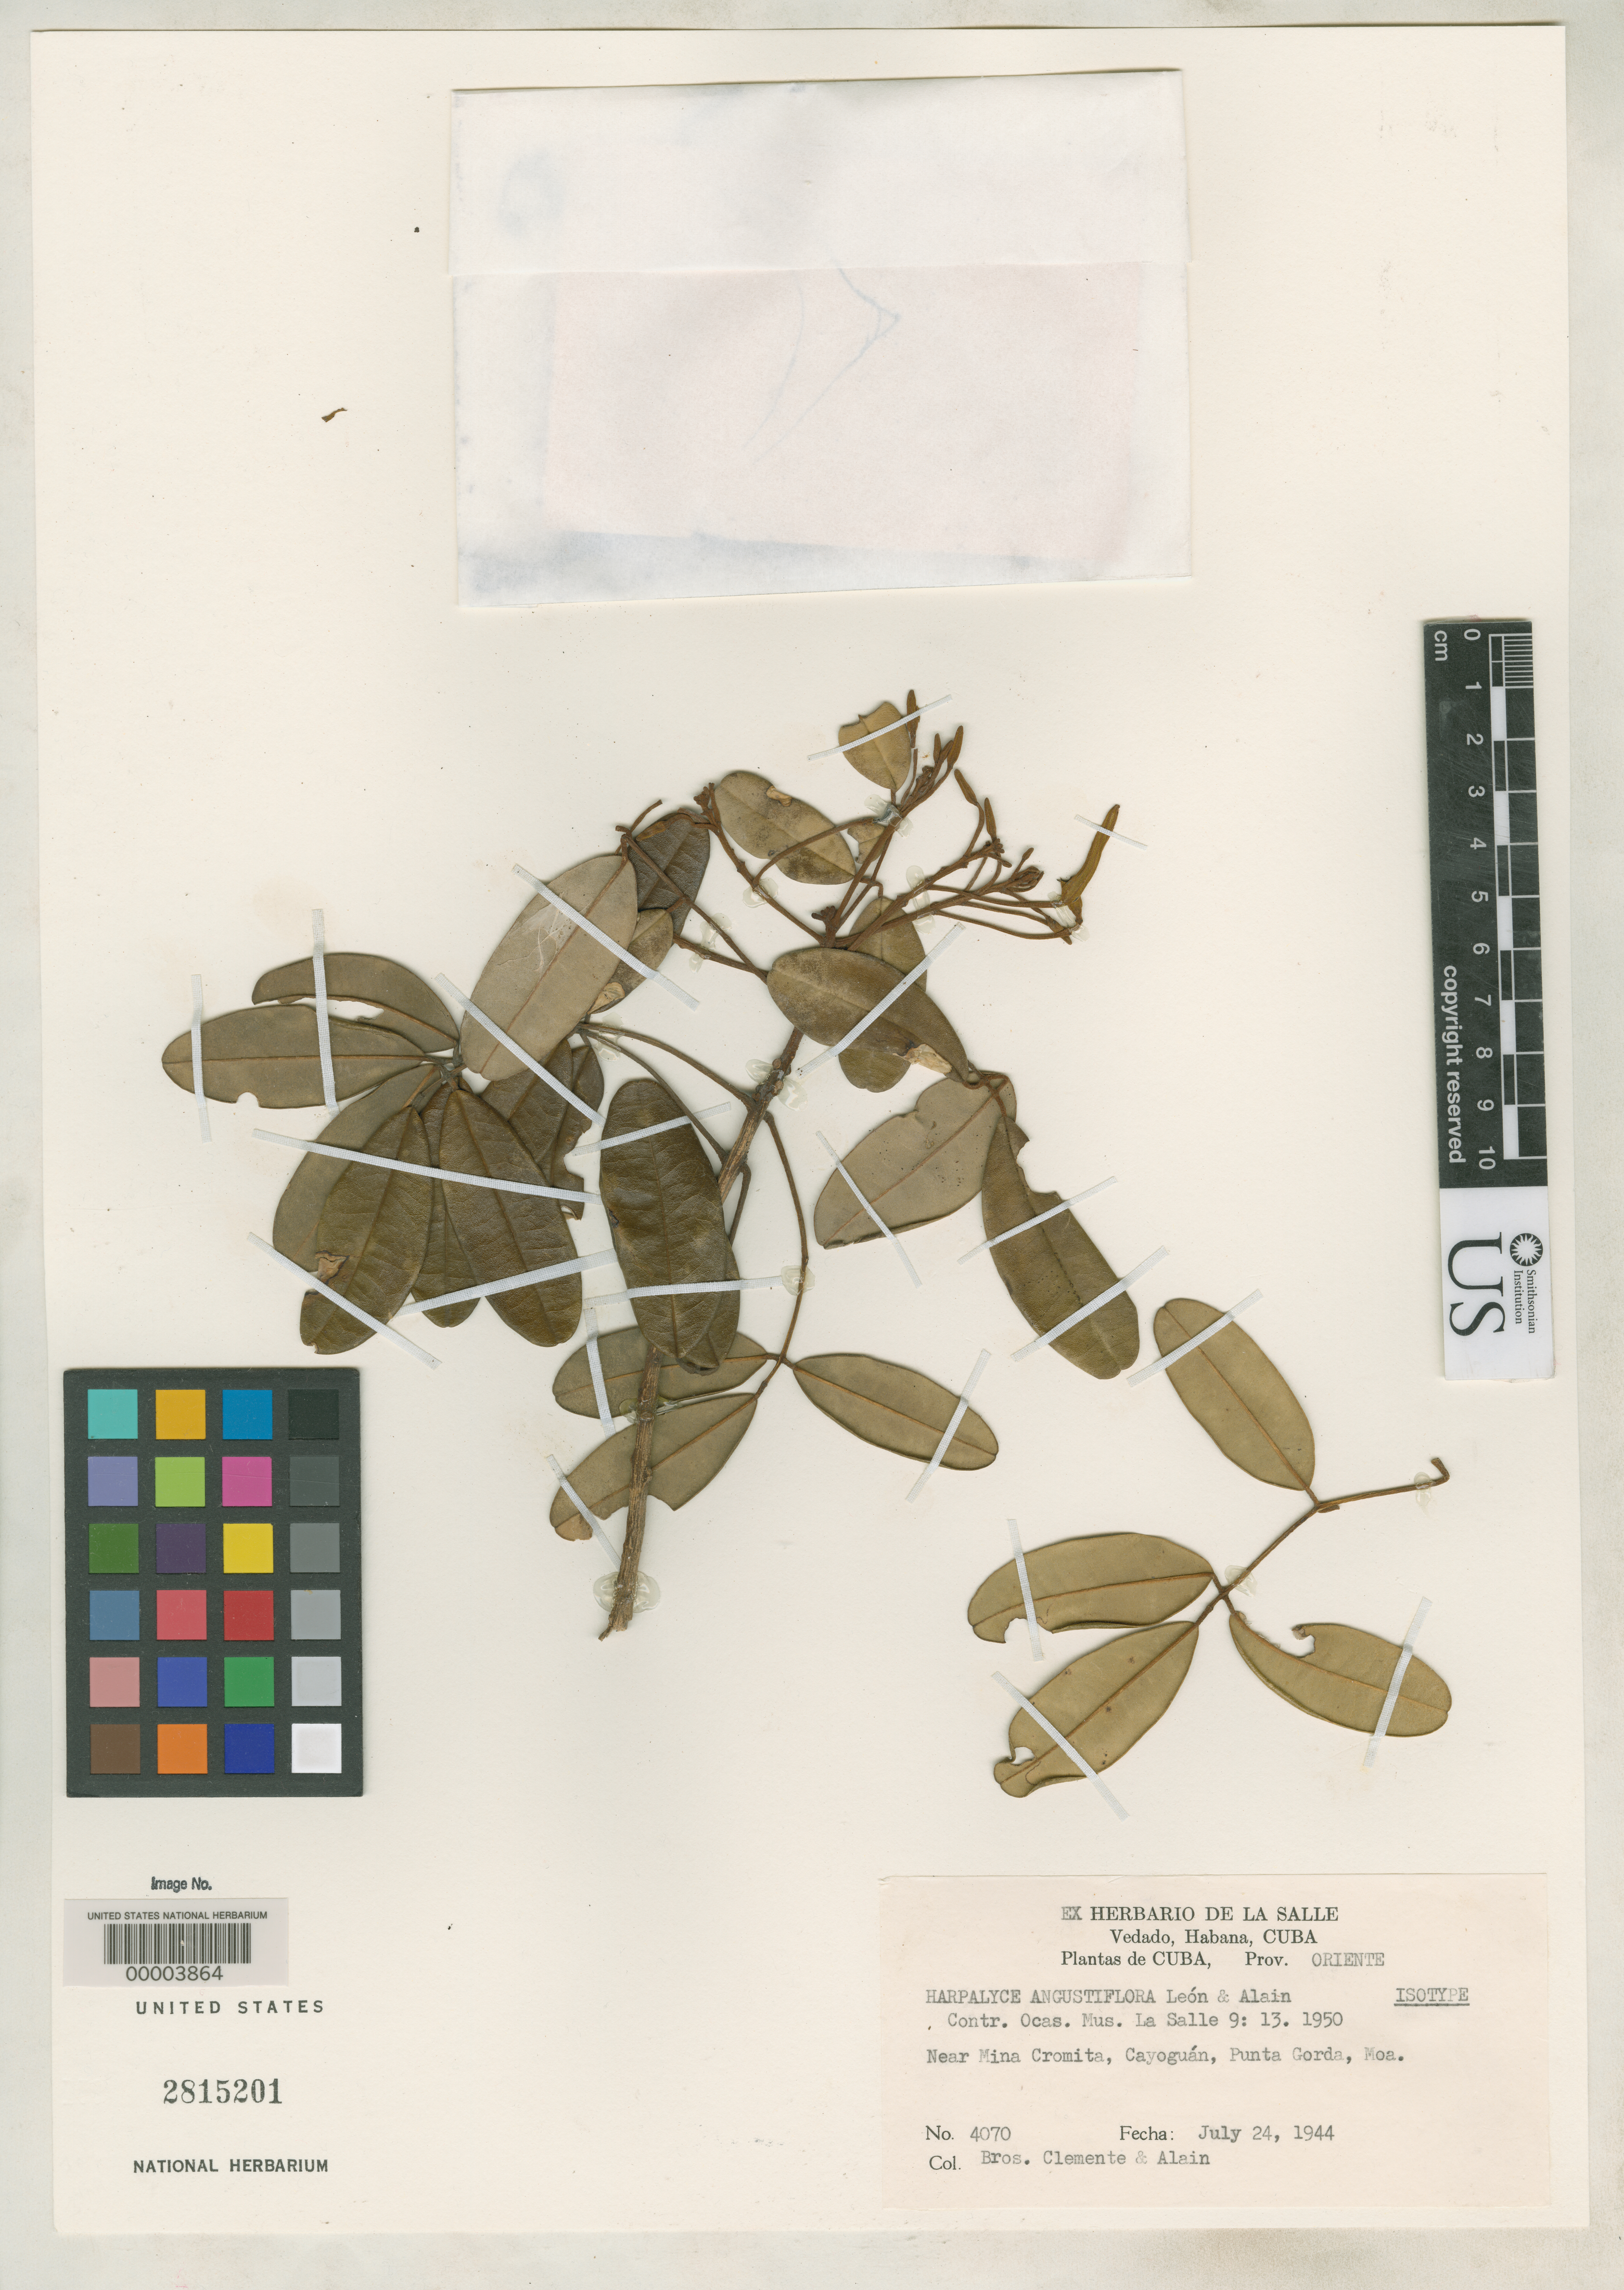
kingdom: Plantae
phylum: Tracheophyta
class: Magnoliopsida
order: Fabales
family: Fabaceae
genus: Harpalyce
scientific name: Harpalyce angustifolia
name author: León & Alain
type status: Isotype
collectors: A. Clément Téteau & A. H. Liogier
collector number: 4070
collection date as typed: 24 Jul 1944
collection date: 1944-07-24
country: Cuba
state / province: Oriente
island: Greater Antilles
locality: Near Mina cromita, Cayoguan, Punta Gorda, Moa.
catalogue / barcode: US 2815201